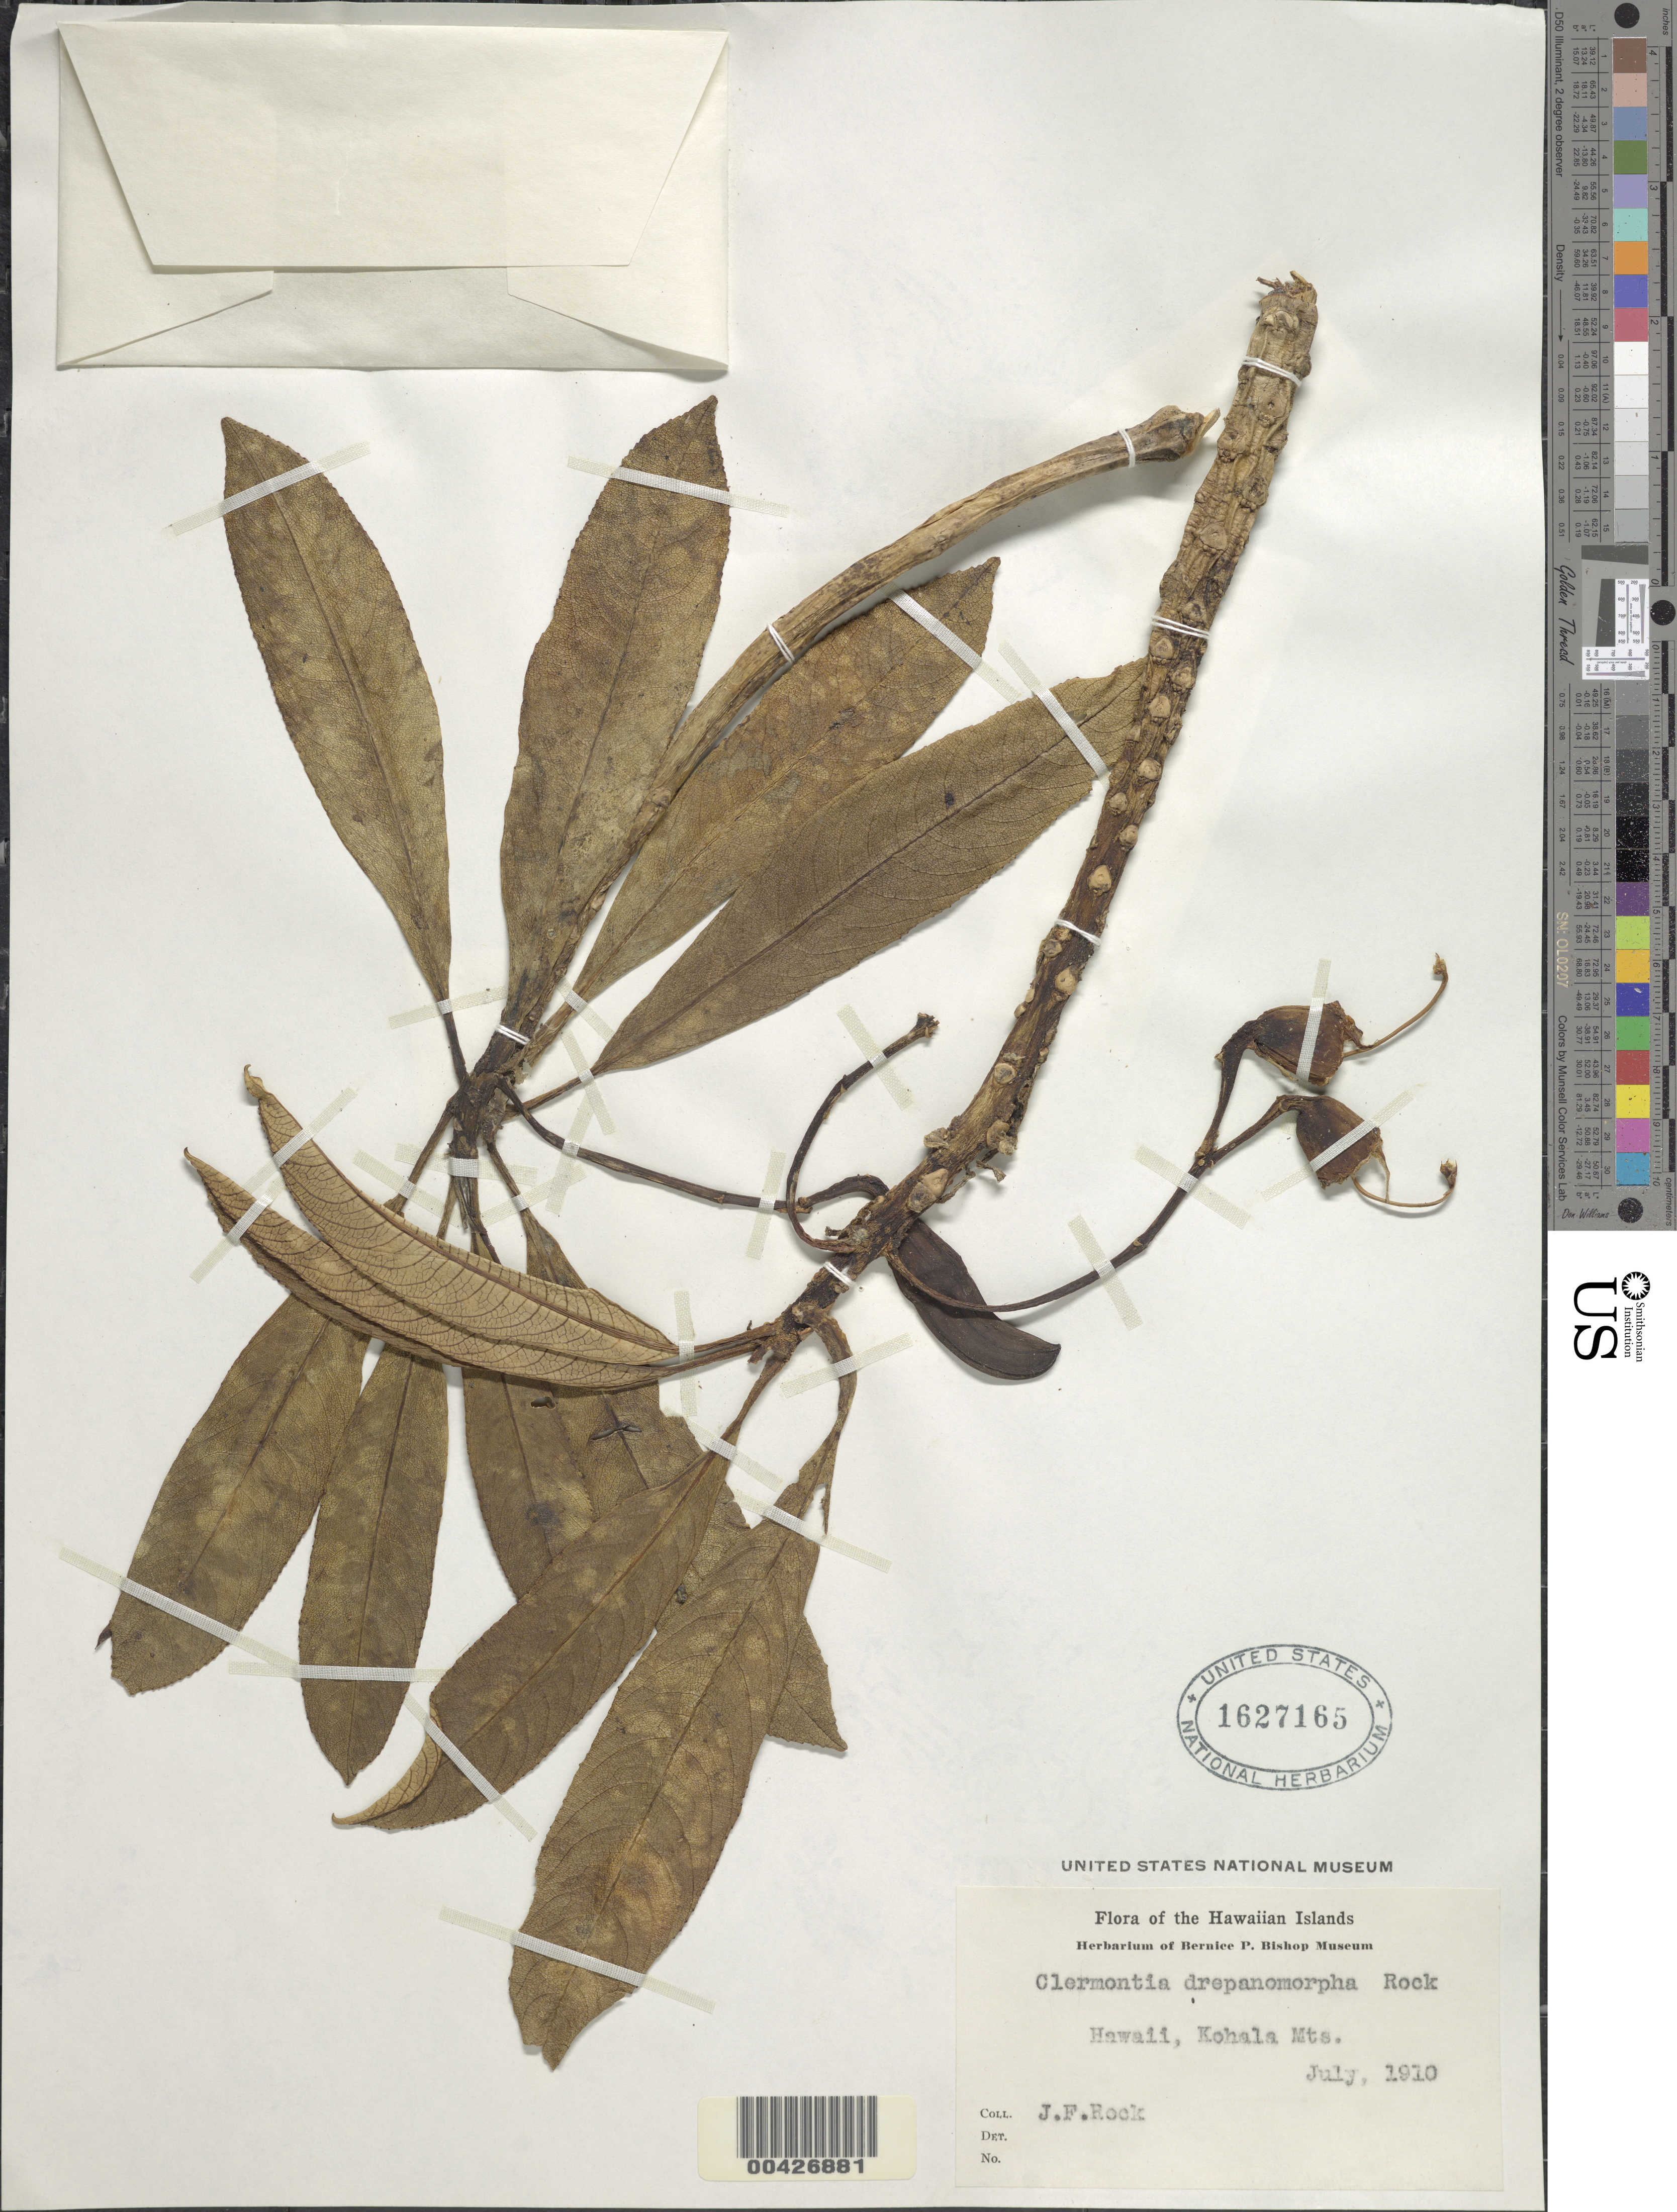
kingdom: Plantae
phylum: Tracheophyta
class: Magnoliopsida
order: Asterales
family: Campanulaceae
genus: Clermontia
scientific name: Clermontia drepanomorpha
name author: Rock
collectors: J. F. Rock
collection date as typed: Jul 1910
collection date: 1910-07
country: United States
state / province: Hawaii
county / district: Hawaii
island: Hawaii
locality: Kohala Mountains.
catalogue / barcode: US 1627165